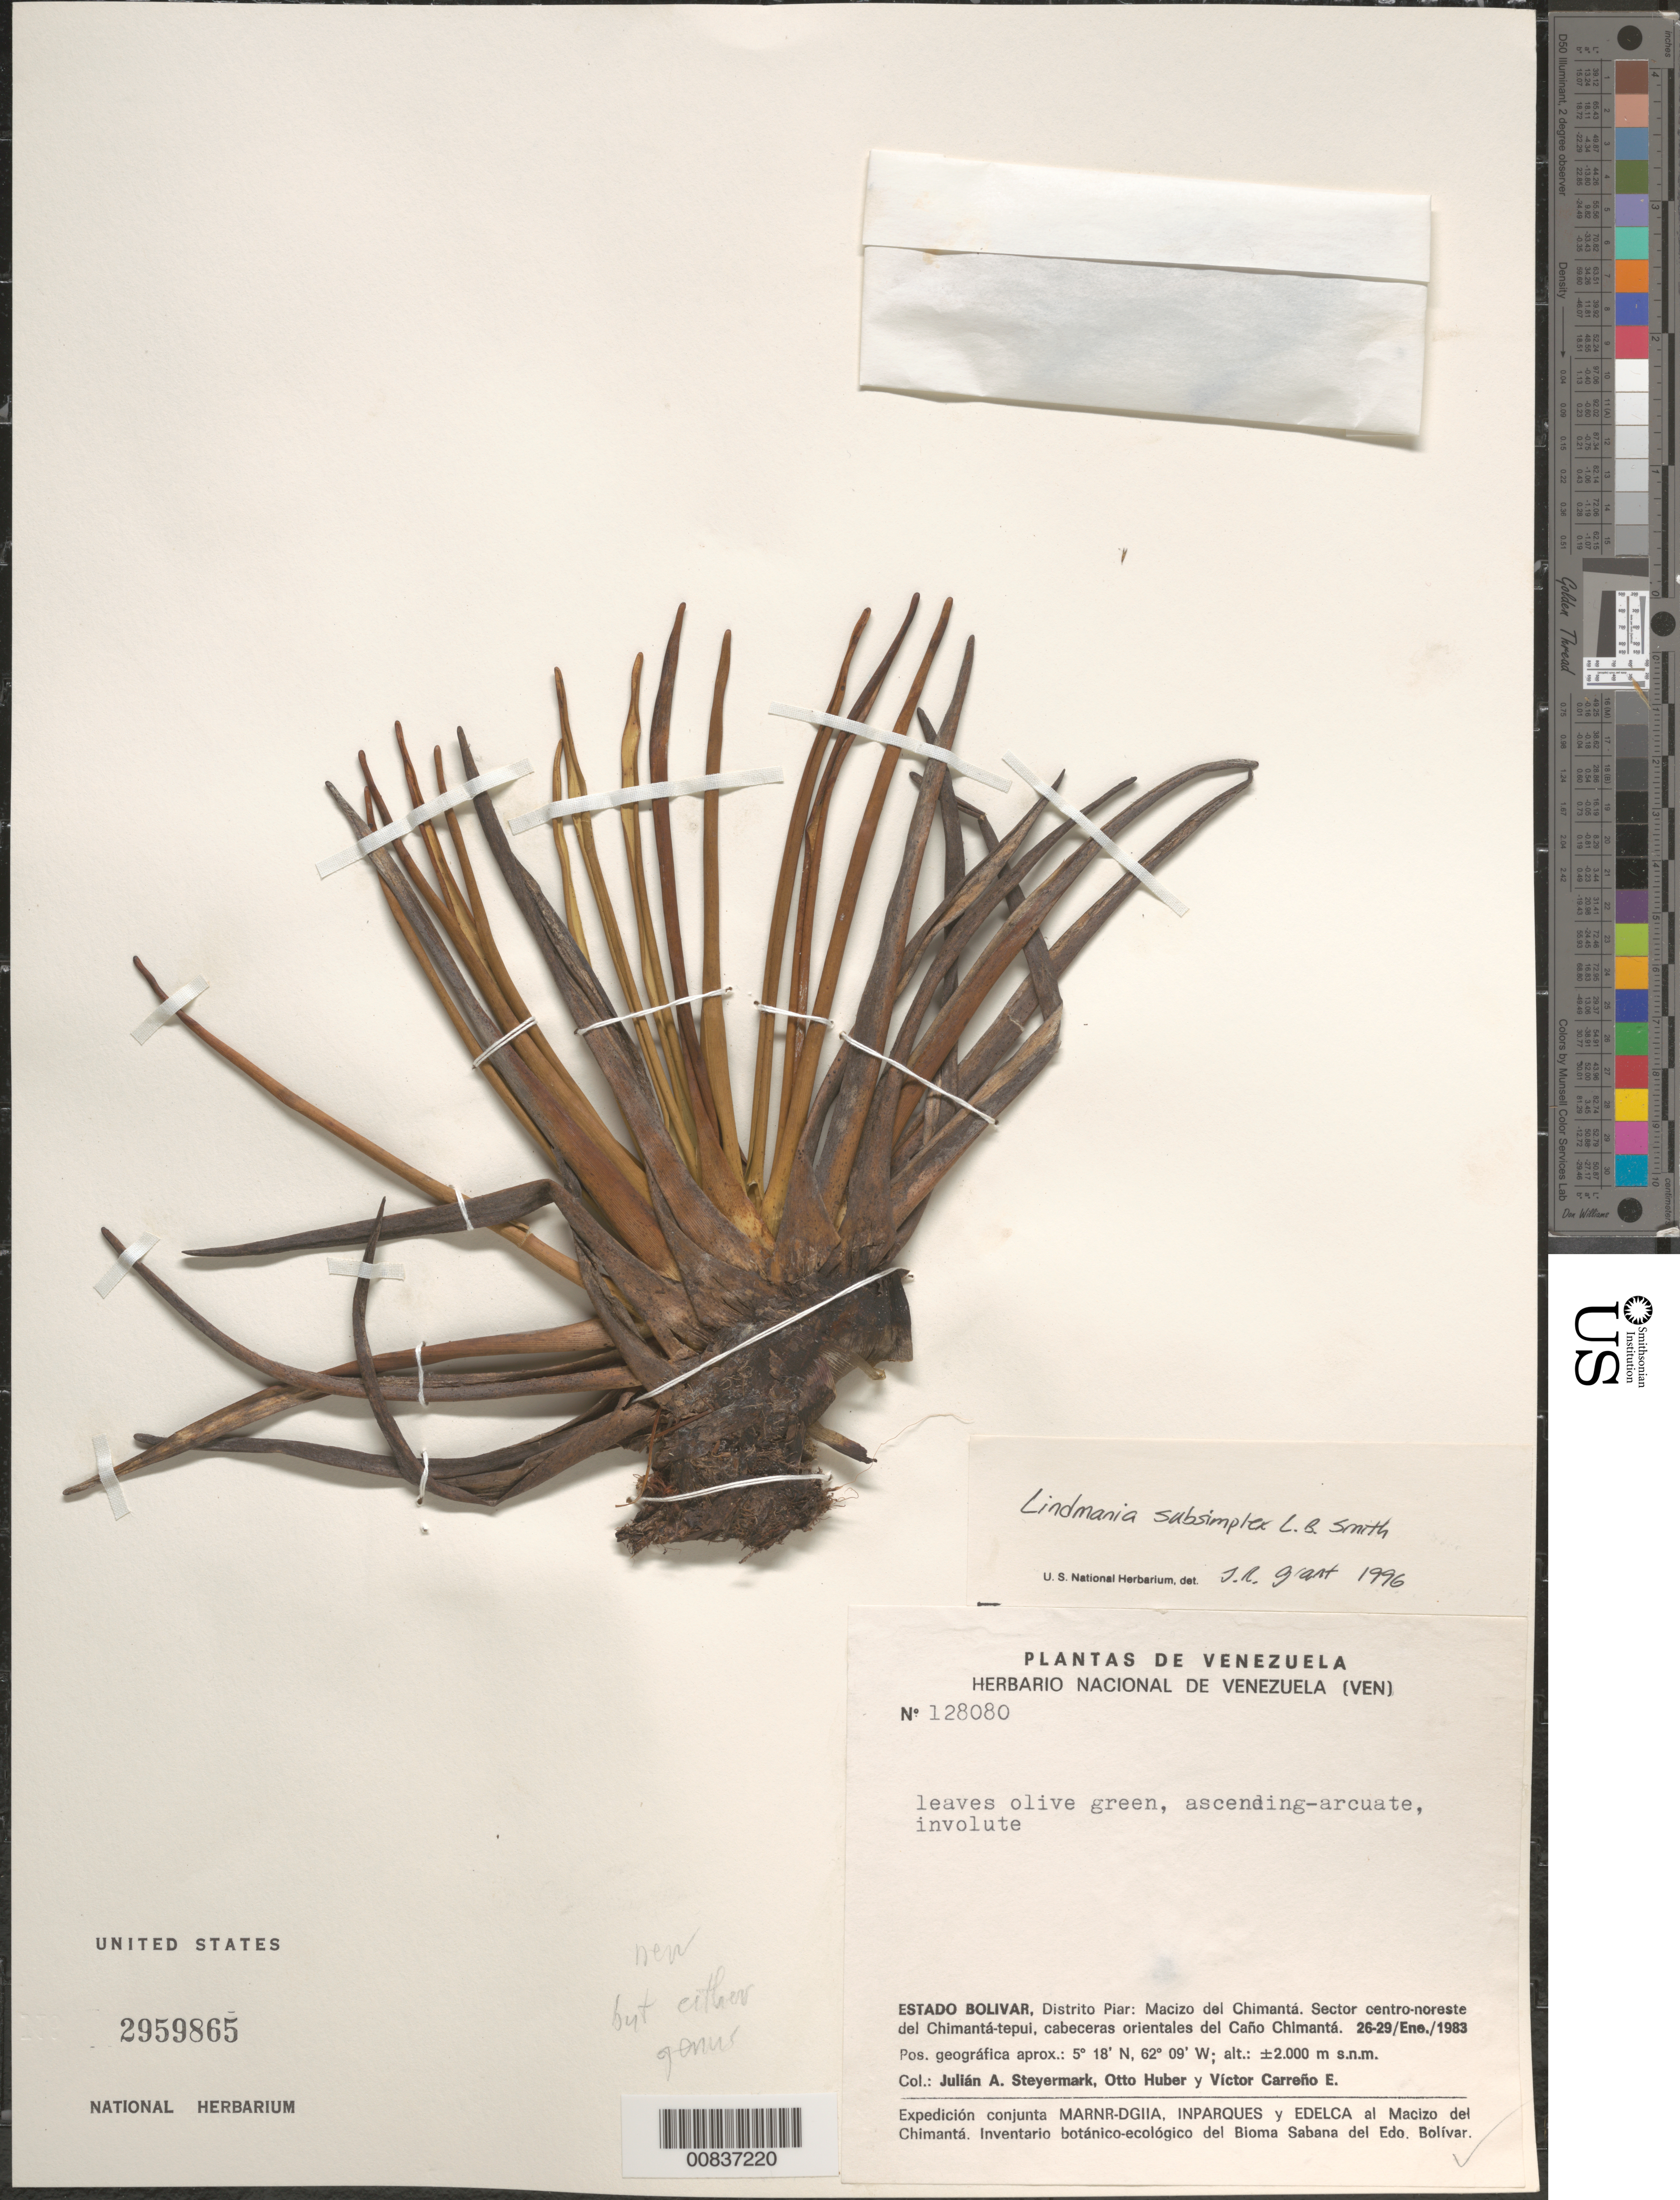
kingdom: Plantae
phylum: Tracheophyta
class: Liliopsida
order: Poales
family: Bromeliaceae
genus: Lindmania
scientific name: Lindmania subsimplex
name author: L.B. Sm.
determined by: Grant, T. R.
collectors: J. Steyermark, O. Huber & V. Carreño E.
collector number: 128080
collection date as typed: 26-Jan-83 to 29-Jan-83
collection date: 1983-01-26/1983-01-29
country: Venezuela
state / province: Bolívar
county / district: Piar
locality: Macizo del Chimantá, sector centro-noreste del Chimantá-tepuí, cabeceras orientales del Caño Chimantá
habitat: Headwaters of river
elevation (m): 2000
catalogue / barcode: US 2959865